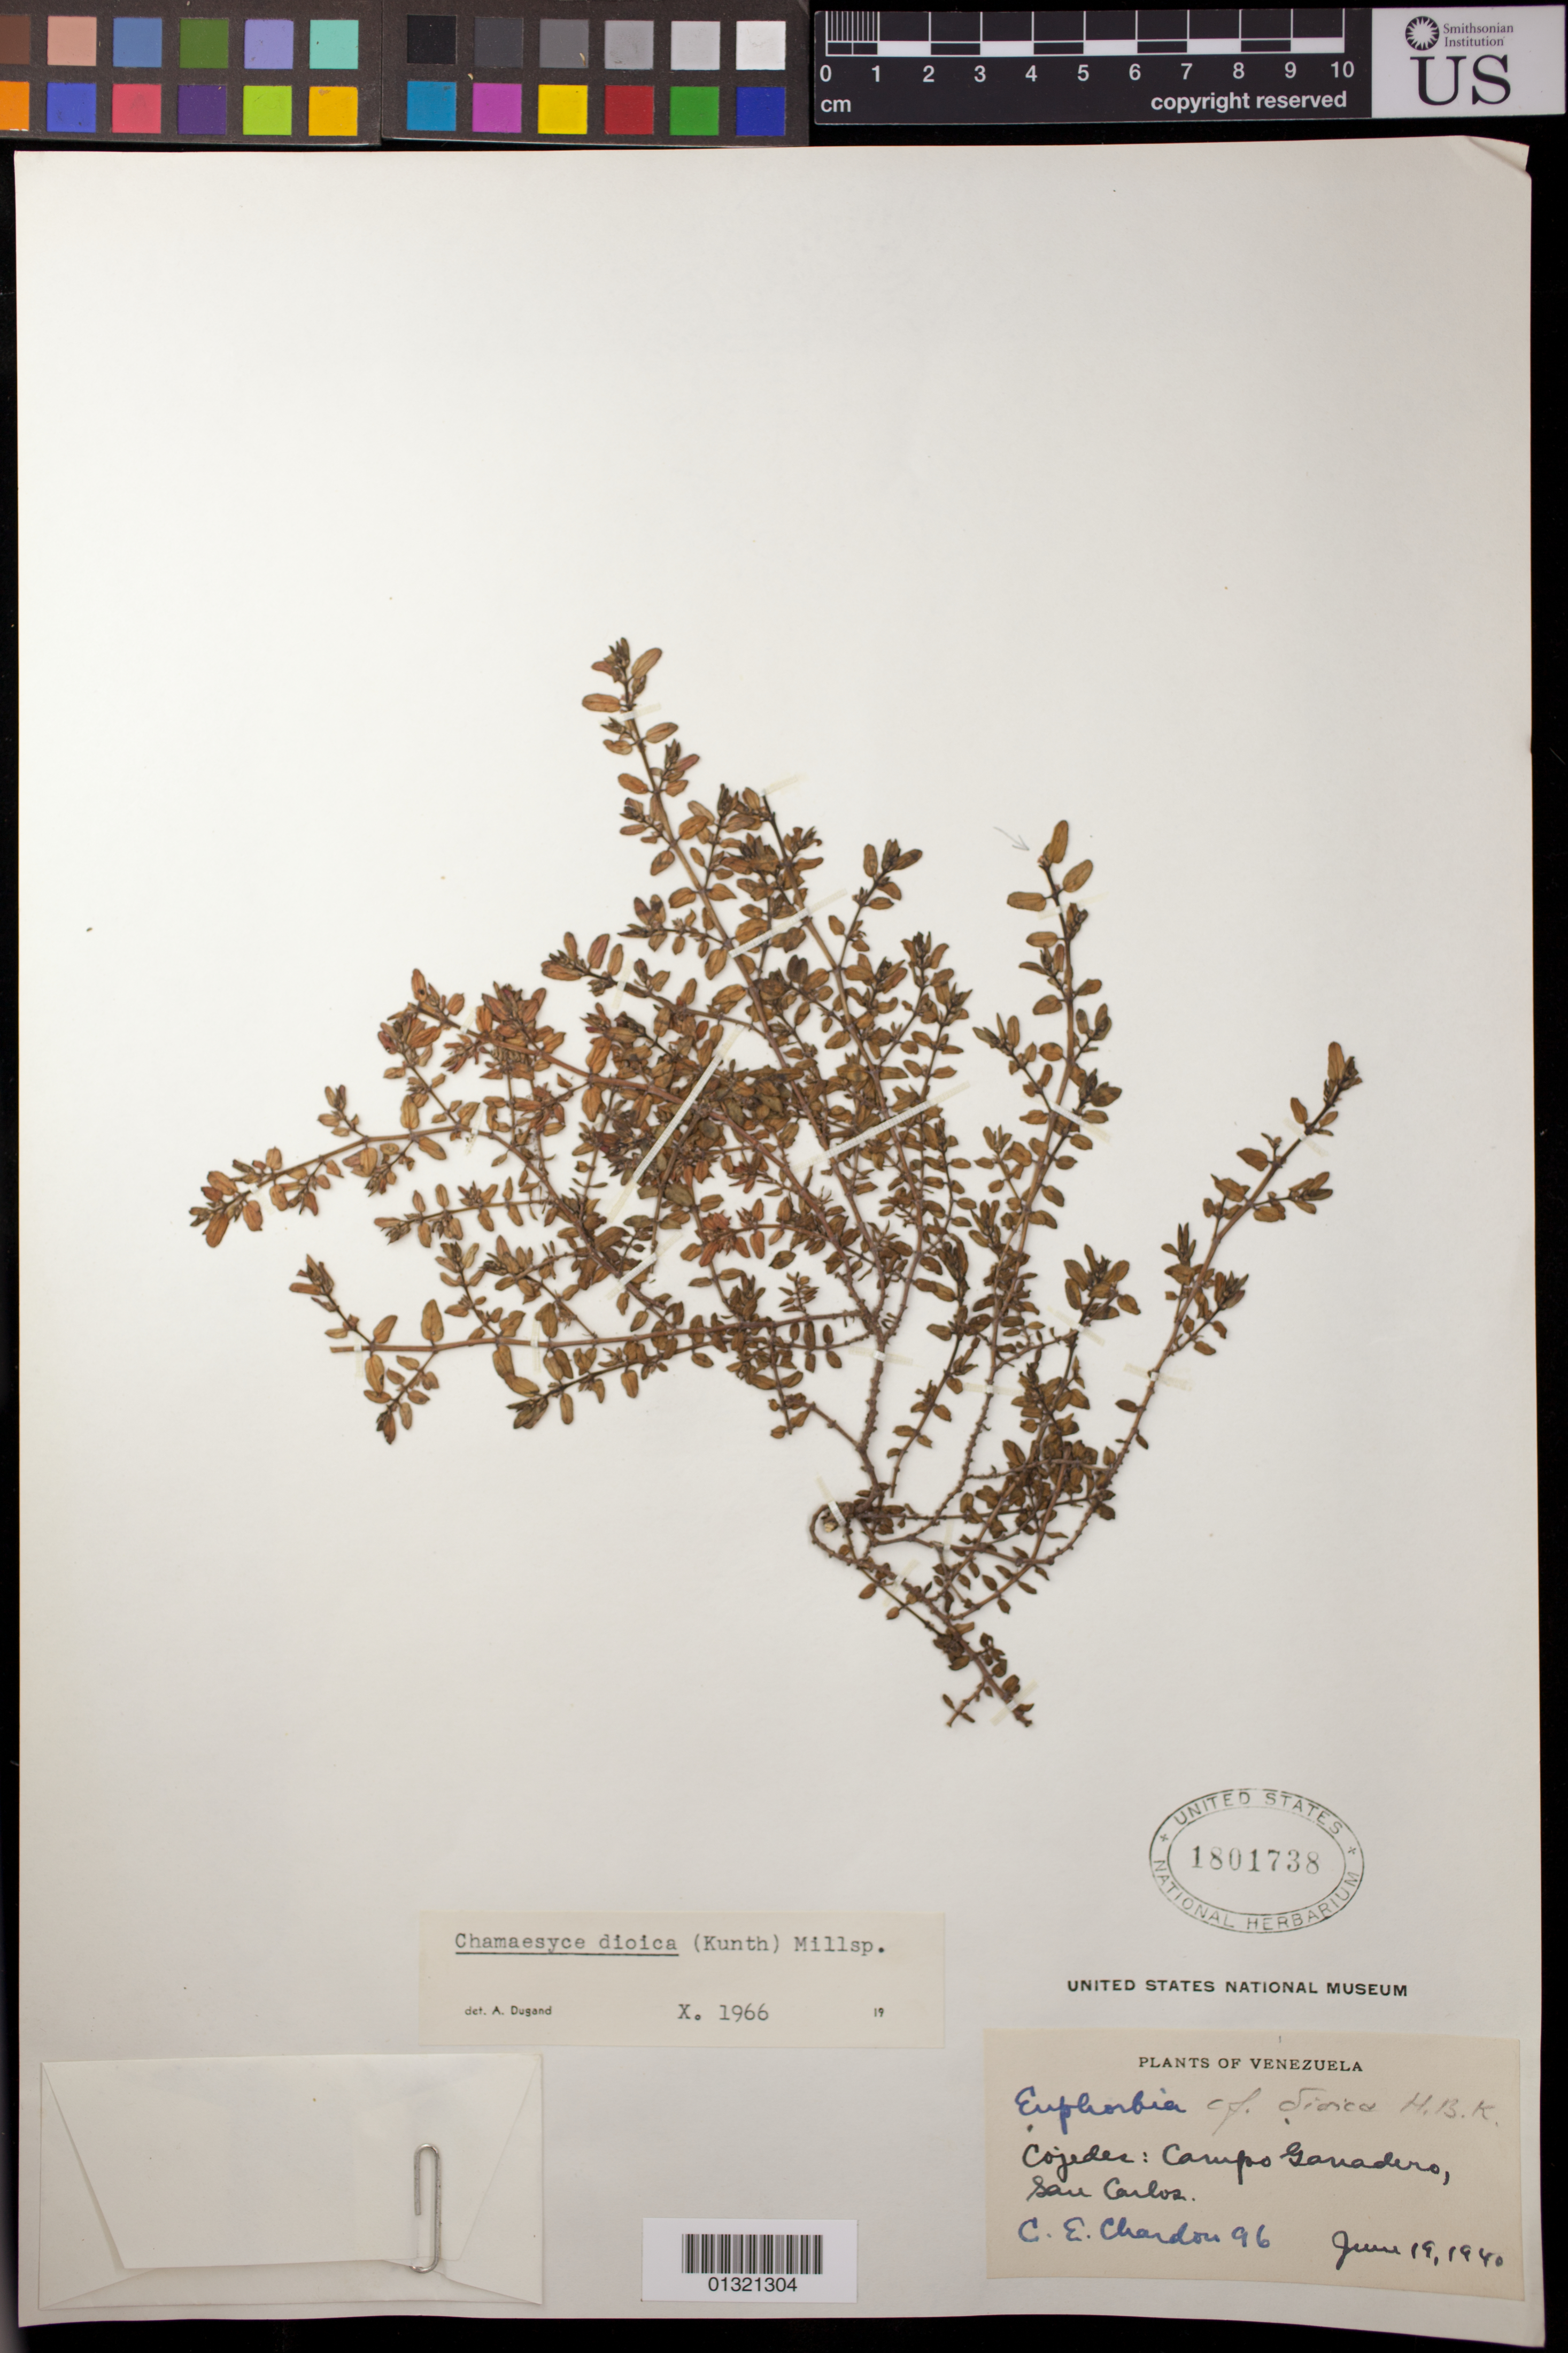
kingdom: Plantae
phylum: Tracheophyta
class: Magnoliopsida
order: Malpighiales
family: Euphorbiaceae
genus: Euphorbia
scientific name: Euphorbia dioeca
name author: Kunth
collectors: C. Chardou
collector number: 96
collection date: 1940-06-19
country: Venezuela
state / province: Cojedes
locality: Campo Ganadero, San Carlos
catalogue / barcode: US 1801738